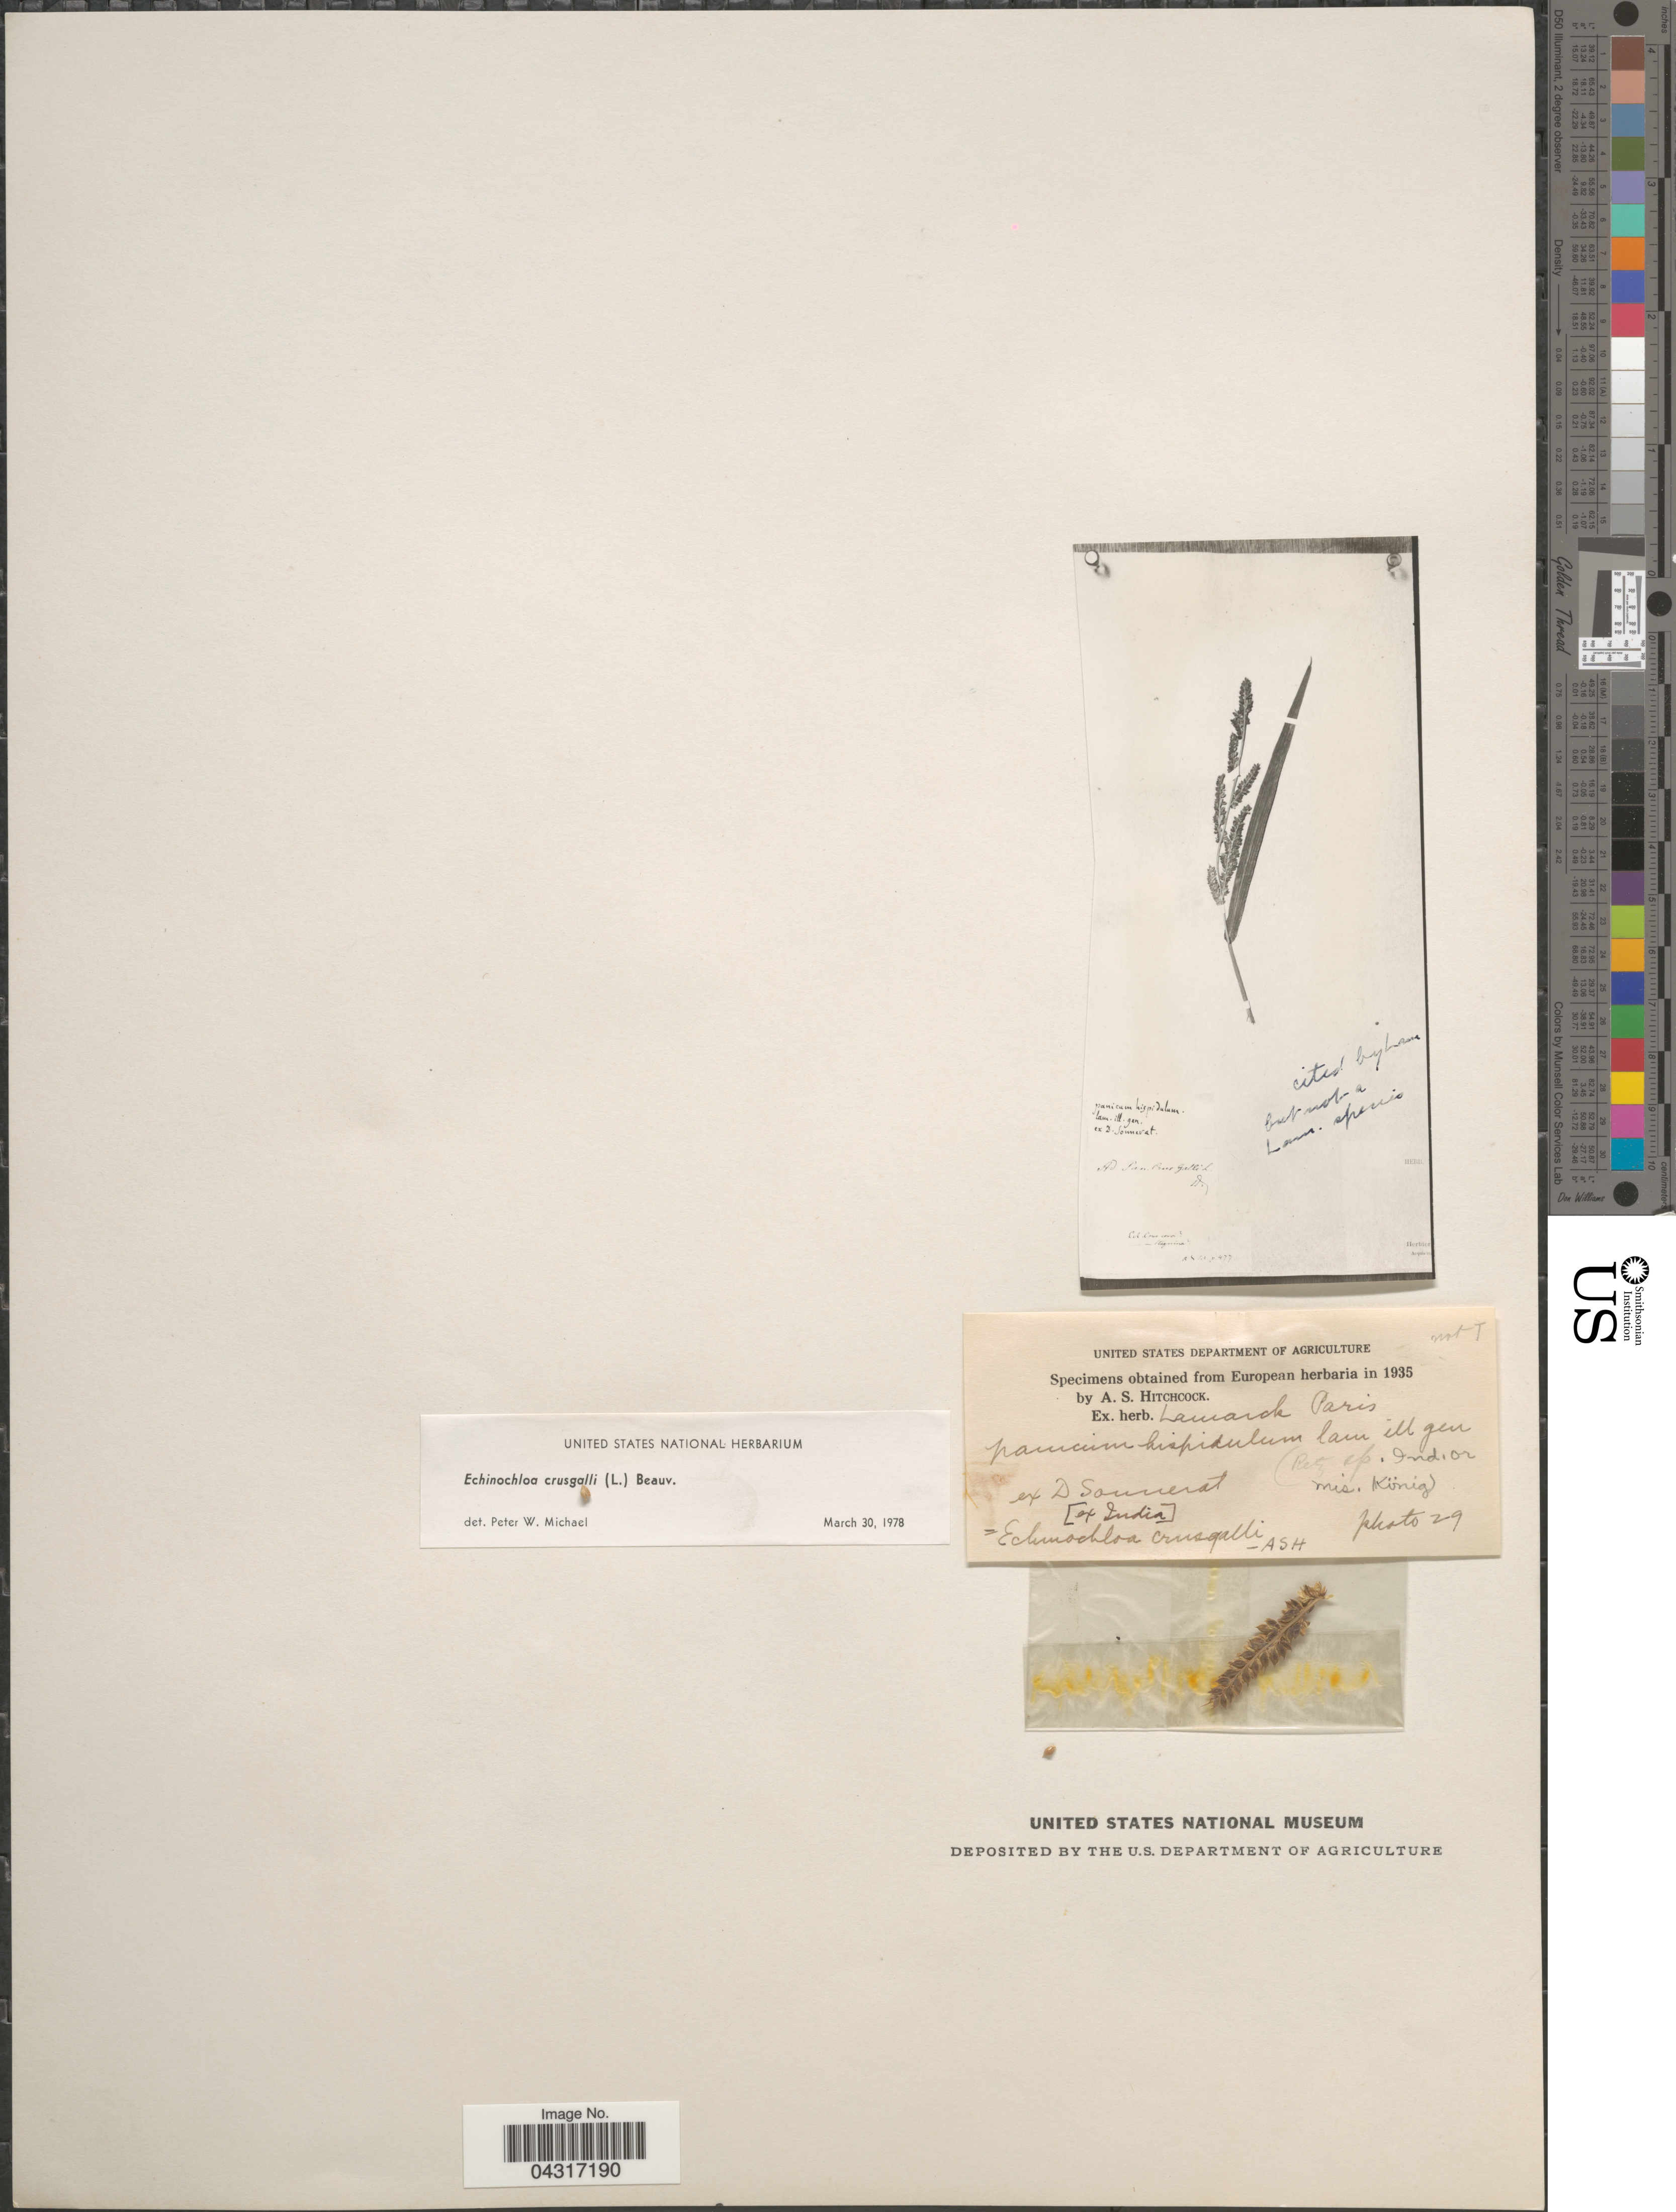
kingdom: Plantae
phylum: Tracheophyta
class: Liliopsida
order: Poales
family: Poaceae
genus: Echinochloa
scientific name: Echinochloa crus-galli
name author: (L.) P. Beauv.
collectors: ex herb. Lamarck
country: India